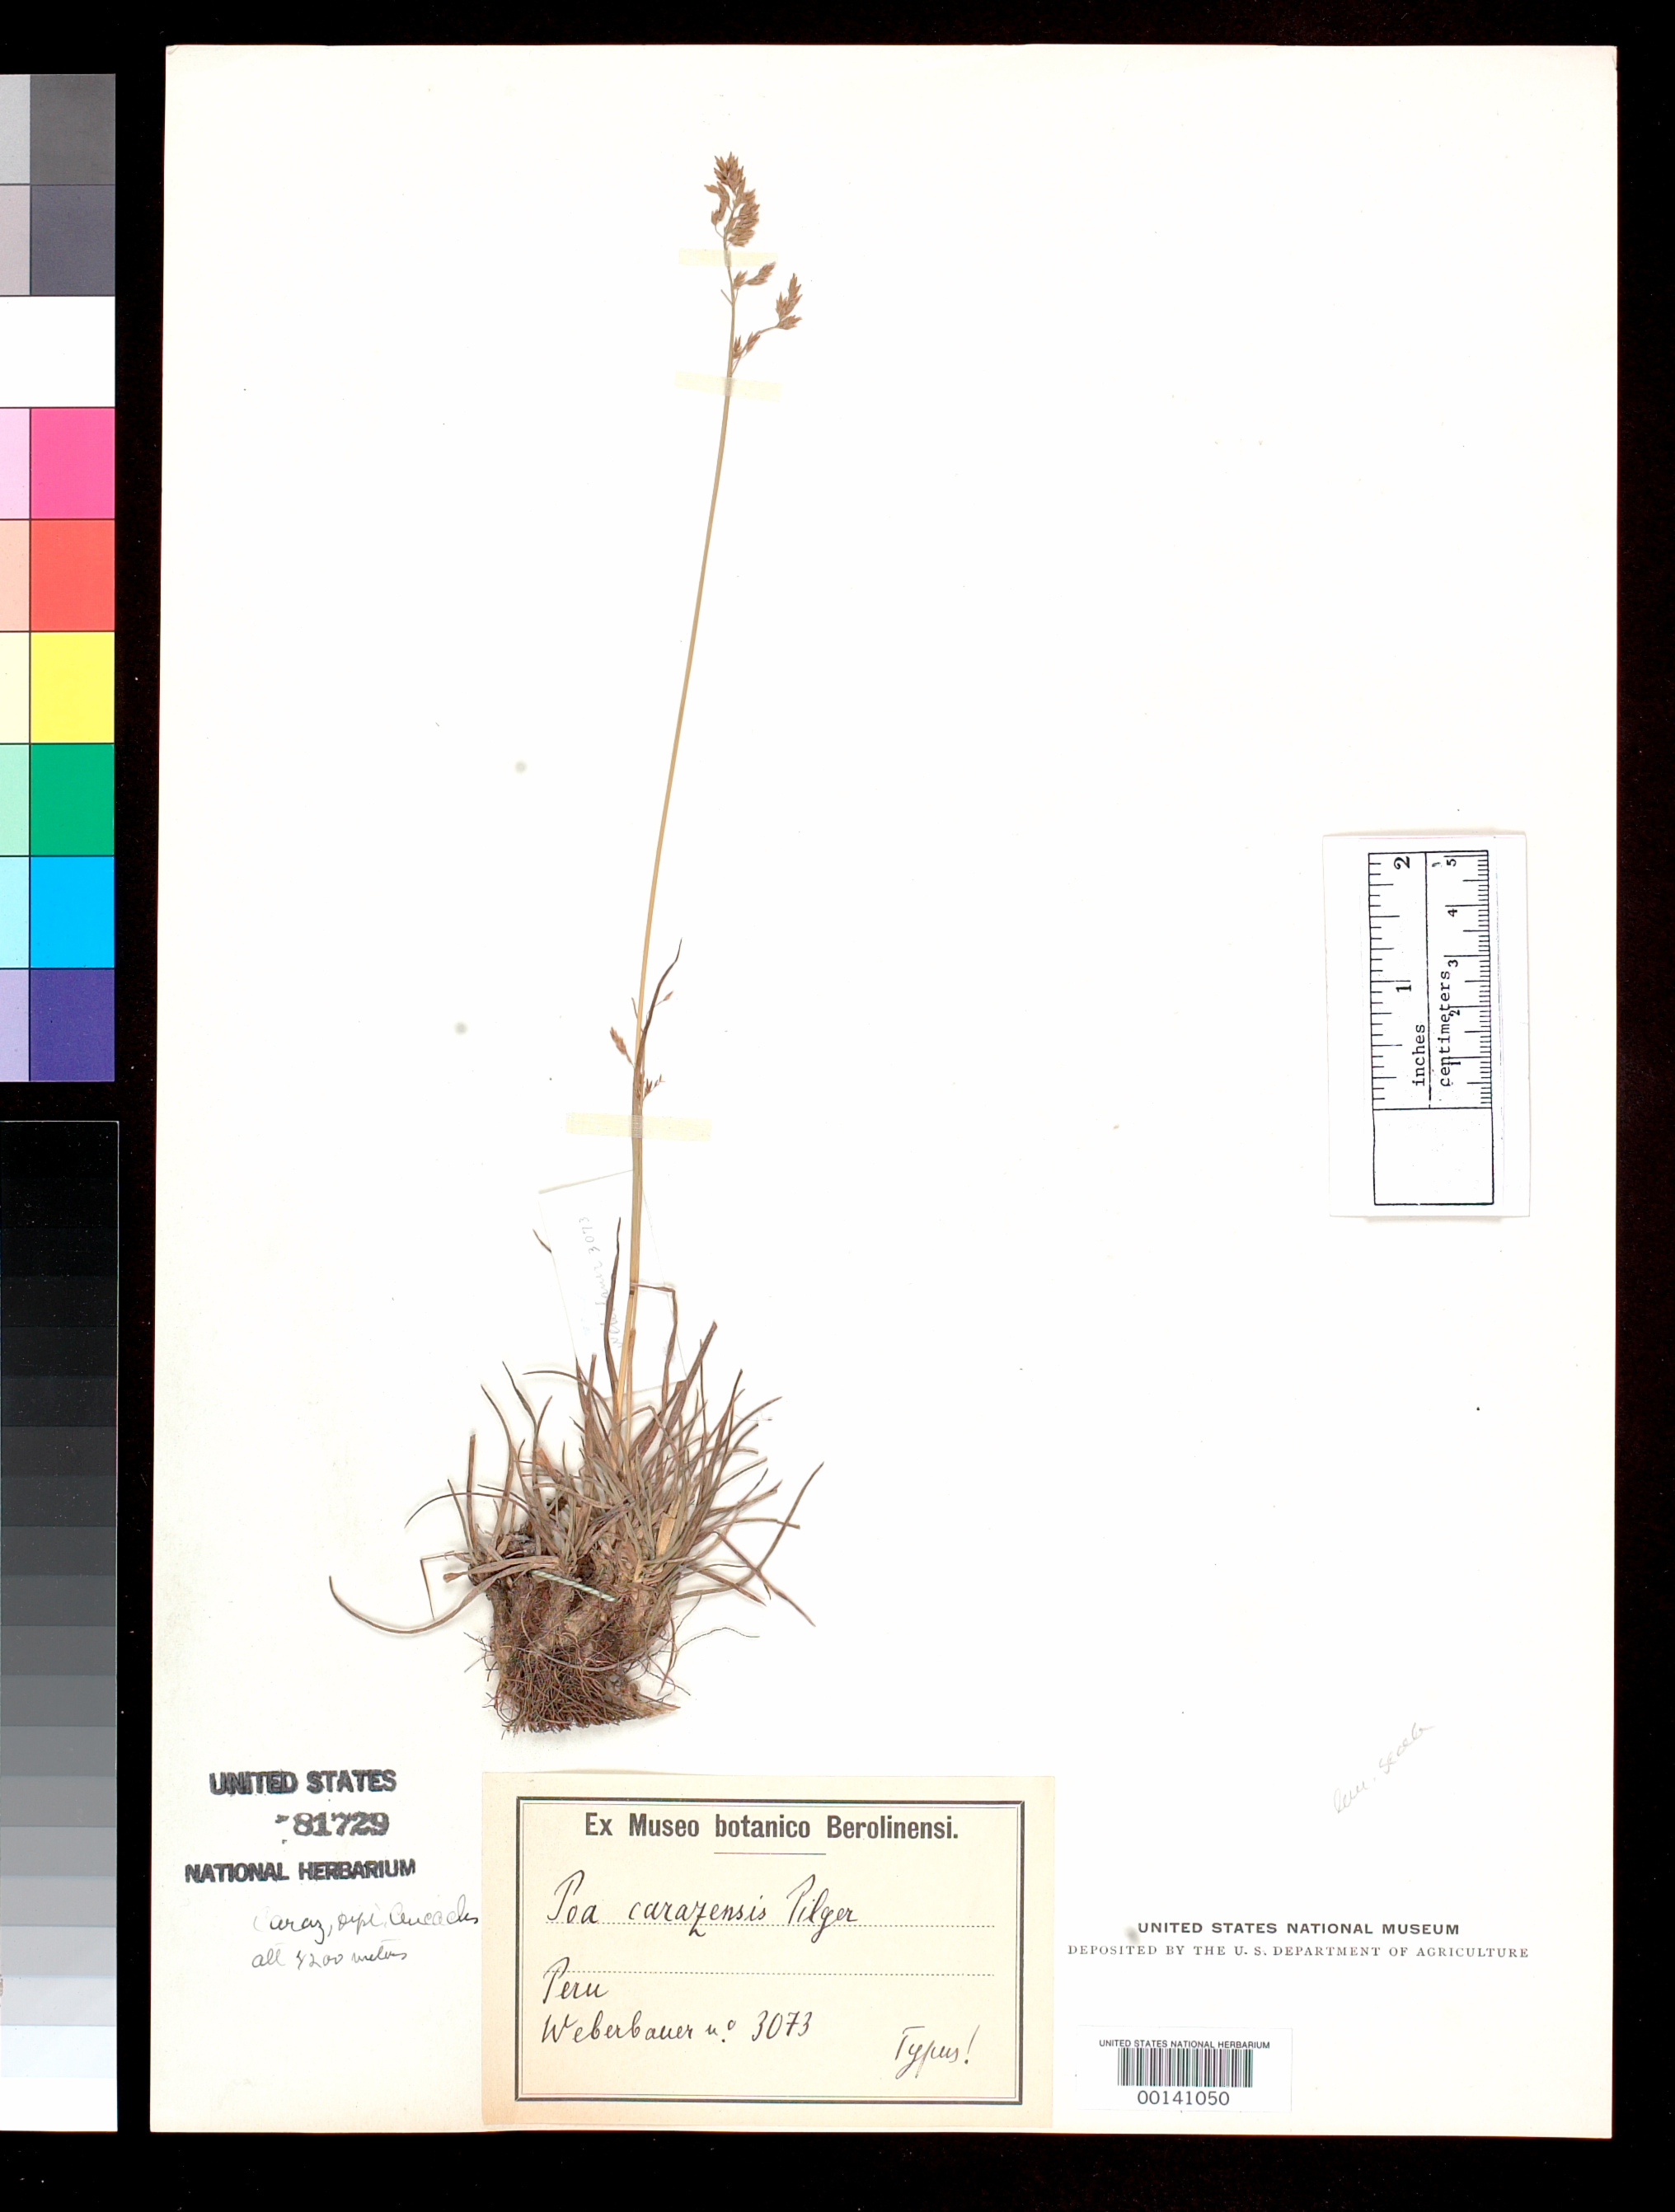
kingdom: Plantae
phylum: Tracheophyta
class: Liliopsida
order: Poales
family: Poaceae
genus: Poa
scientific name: Poa carazensis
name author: Pilg.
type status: Isotype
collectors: A. Weberbauer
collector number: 3073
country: Peru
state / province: Ancash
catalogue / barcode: US 81729